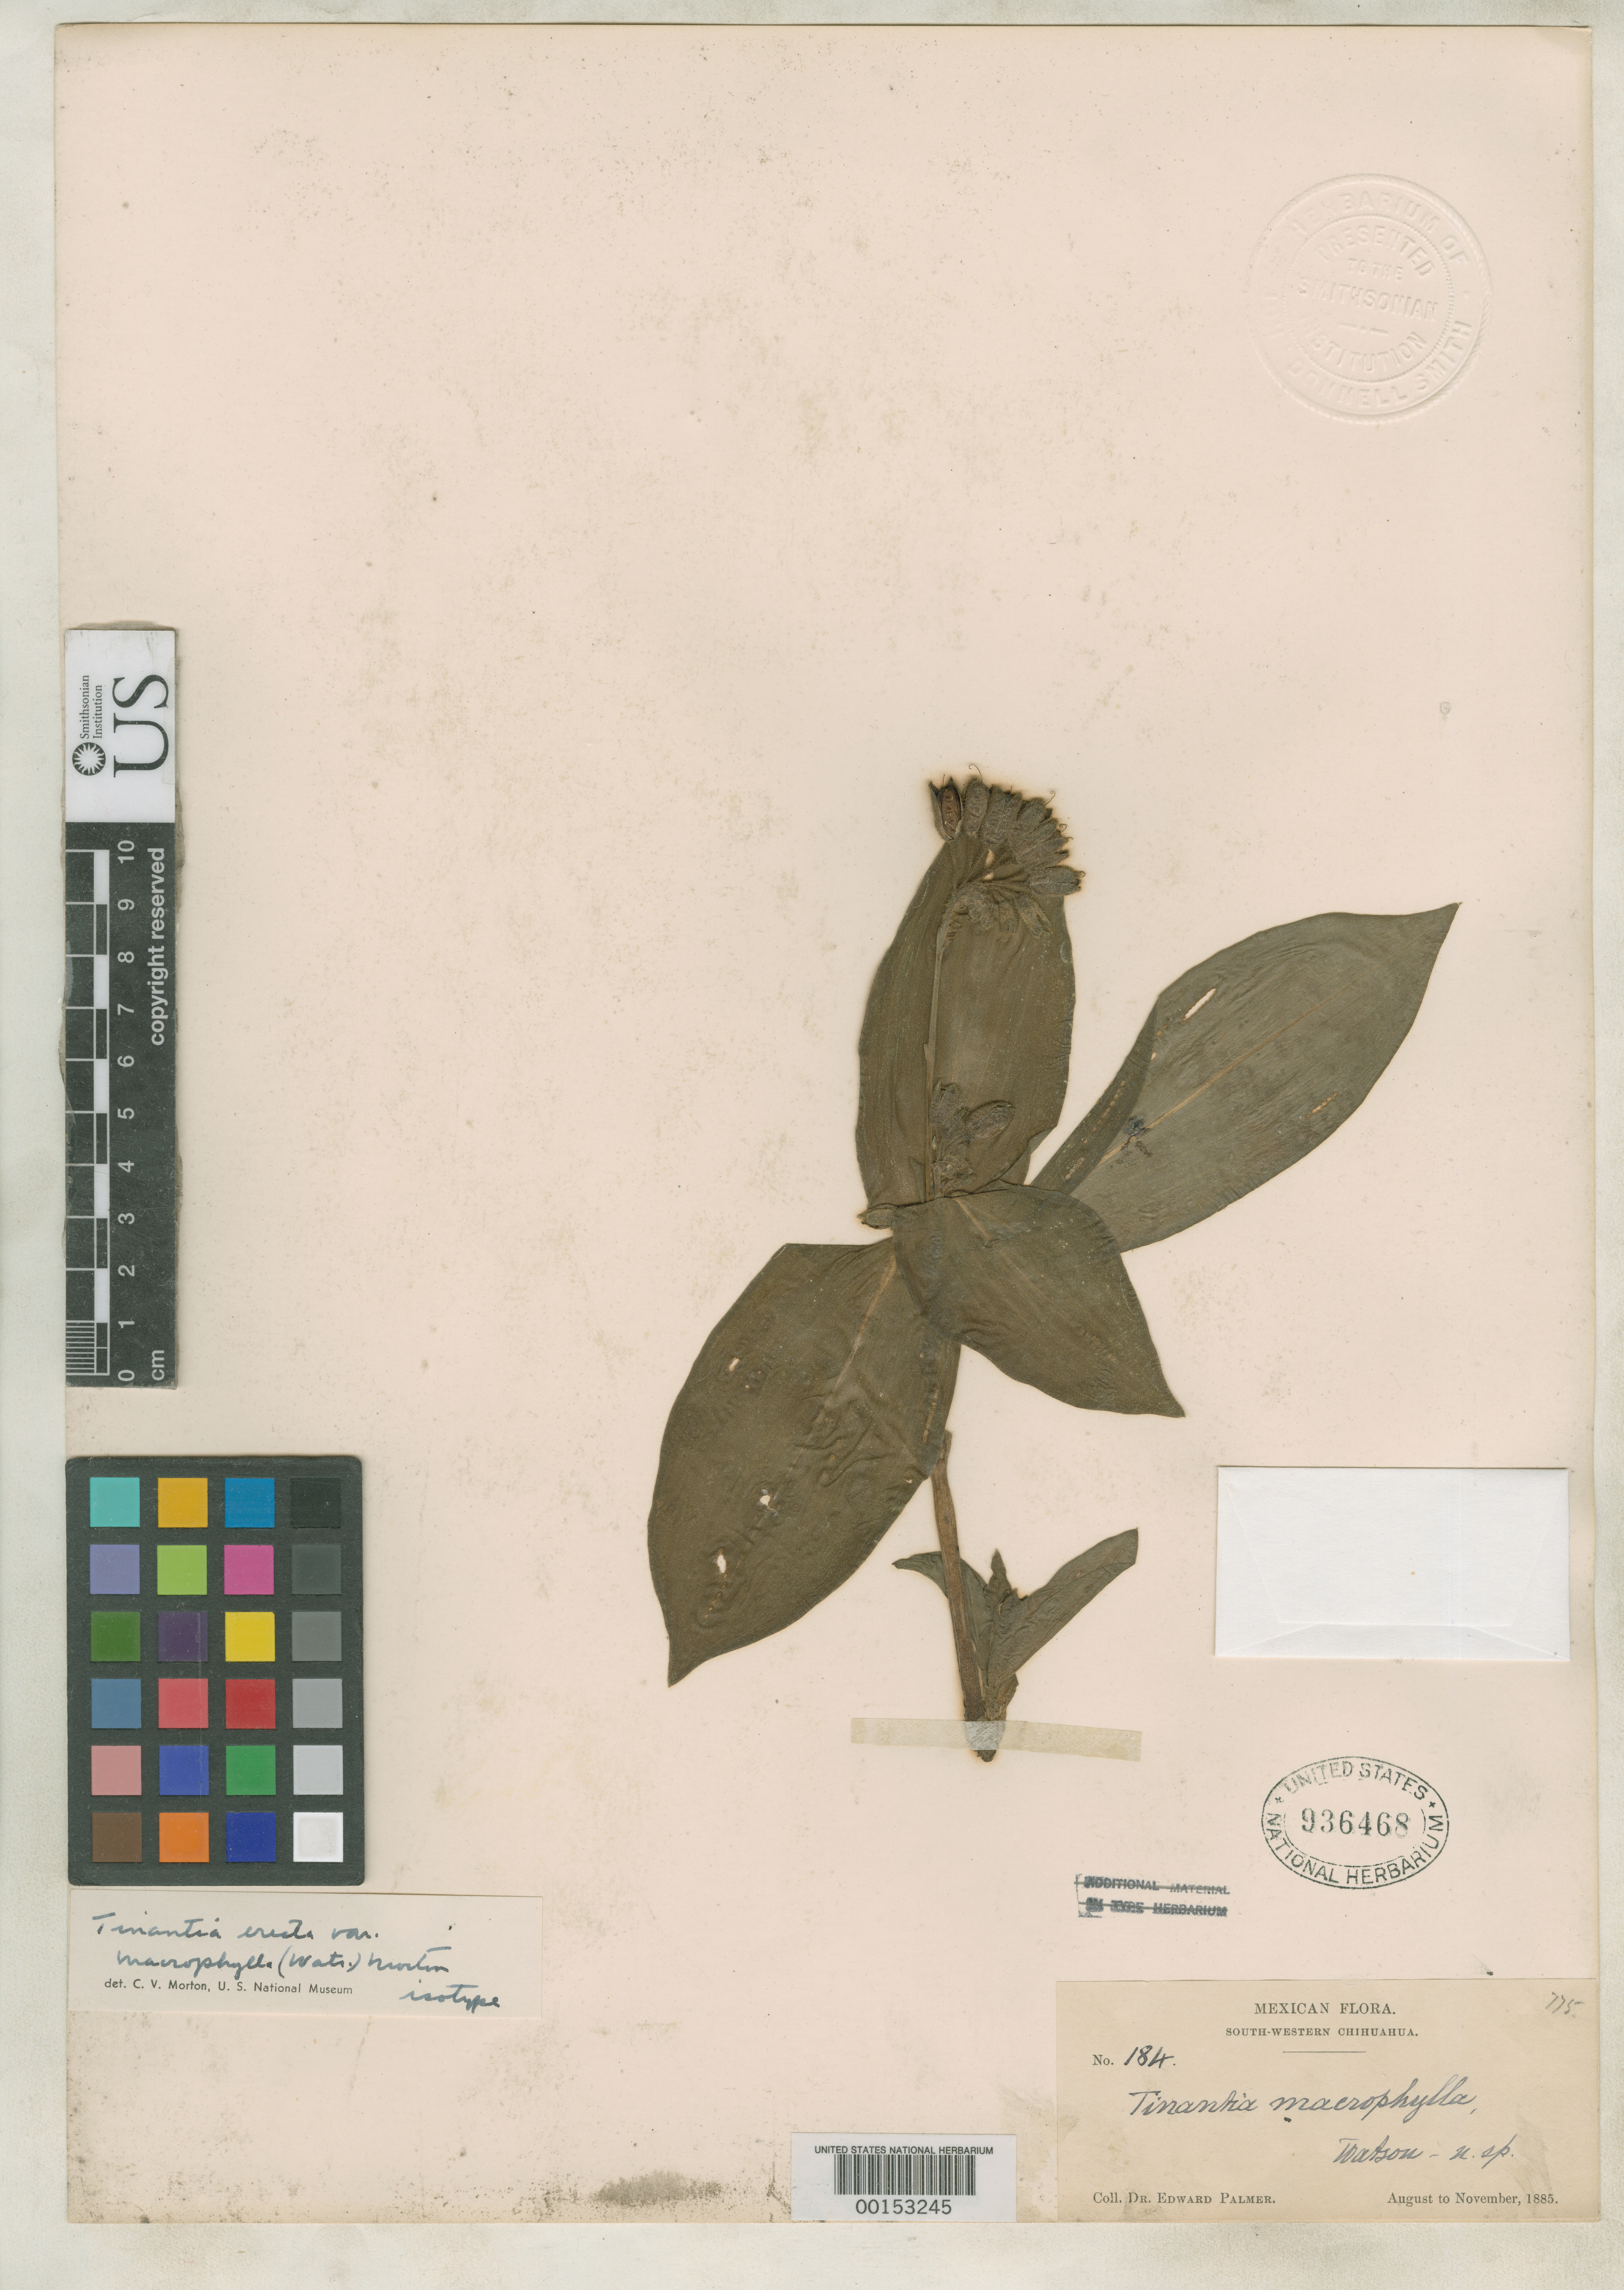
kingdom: Plantae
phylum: Tracheophyta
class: Liliopsida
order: Commelinales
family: Commelinaceae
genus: Tinantia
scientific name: Tinantia macrophylla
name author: S. Watson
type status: Isotype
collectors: E. Palmer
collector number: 184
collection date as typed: Aug 1885 to -- Sep 1885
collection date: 1885-08/1885-09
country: Mexico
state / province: Chihuahua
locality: South-western Chihuahua.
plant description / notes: From the herbarium of J. Donnell Smith.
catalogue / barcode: US 936468